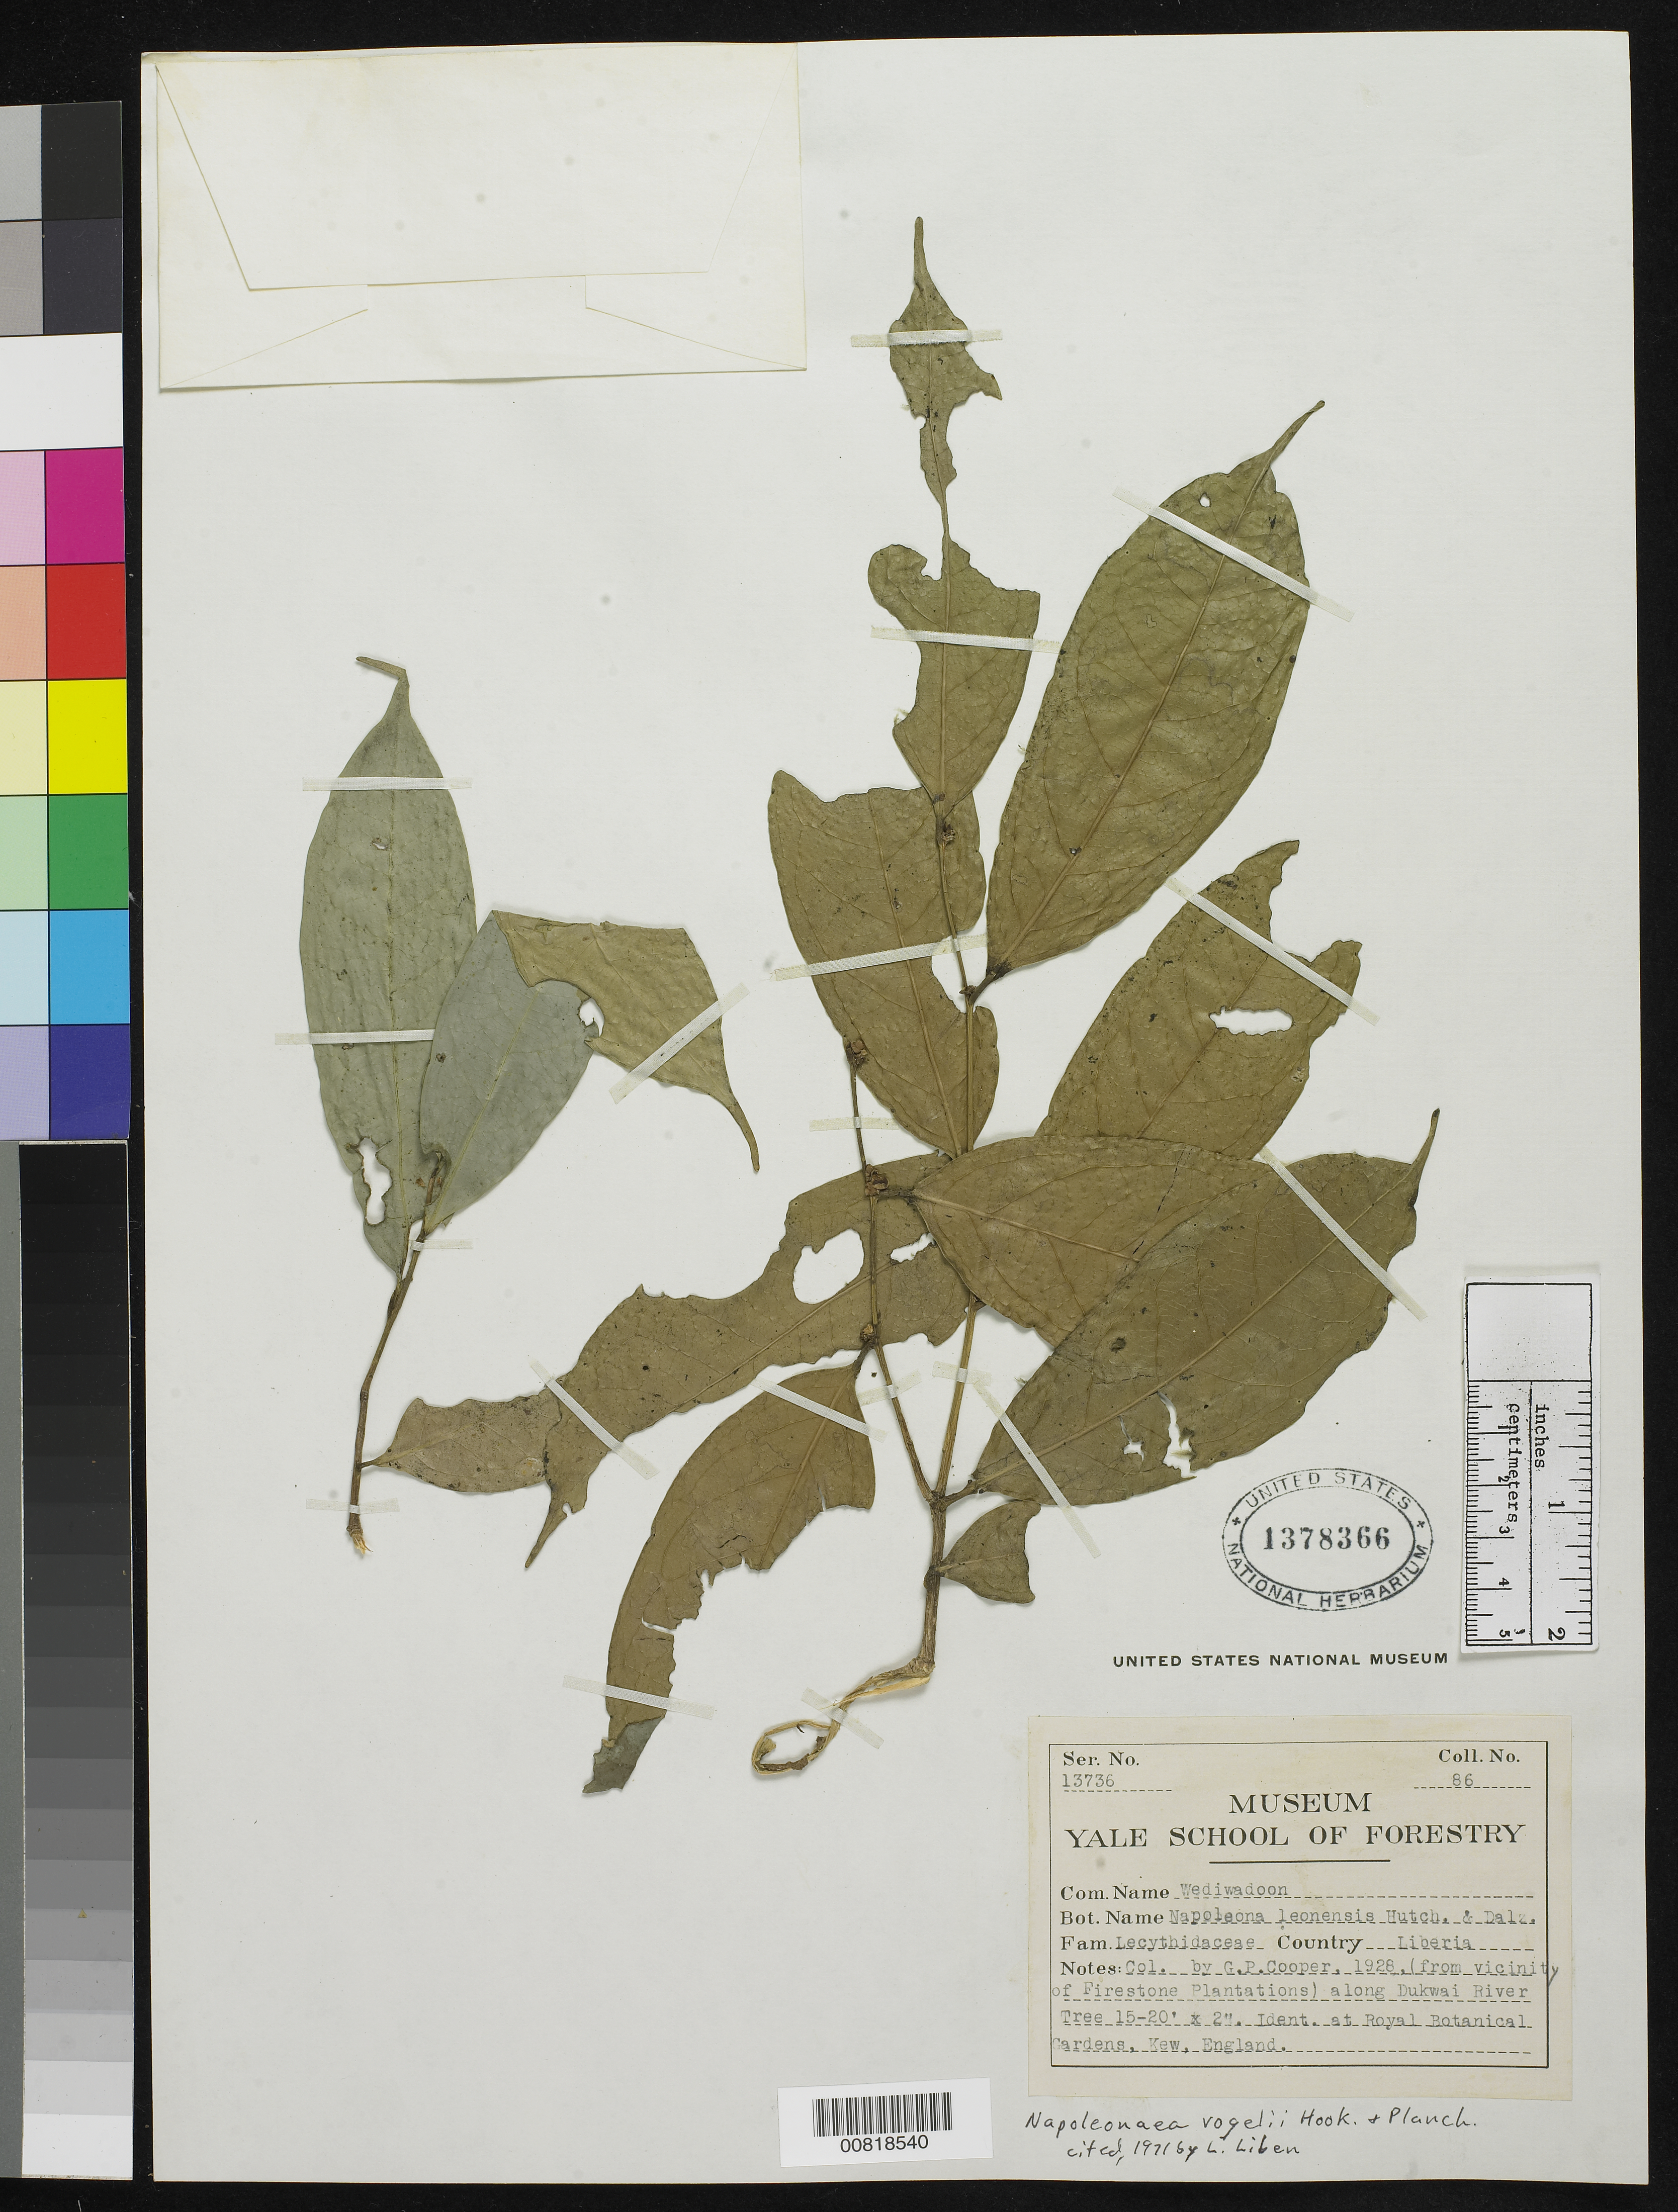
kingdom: Plantae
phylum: Tracheophyta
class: Magnoliopsida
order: Ericales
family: Lecythidaceae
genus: Napoleonaea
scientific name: Napoleonaea vogelii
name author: Hook. & Planch.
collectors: G. Cooper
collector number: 86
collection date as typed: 1928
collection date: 1928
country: Liberia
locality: (from vicinity of Firestone Plantations) along Dukwai River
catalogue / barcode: US 1378366